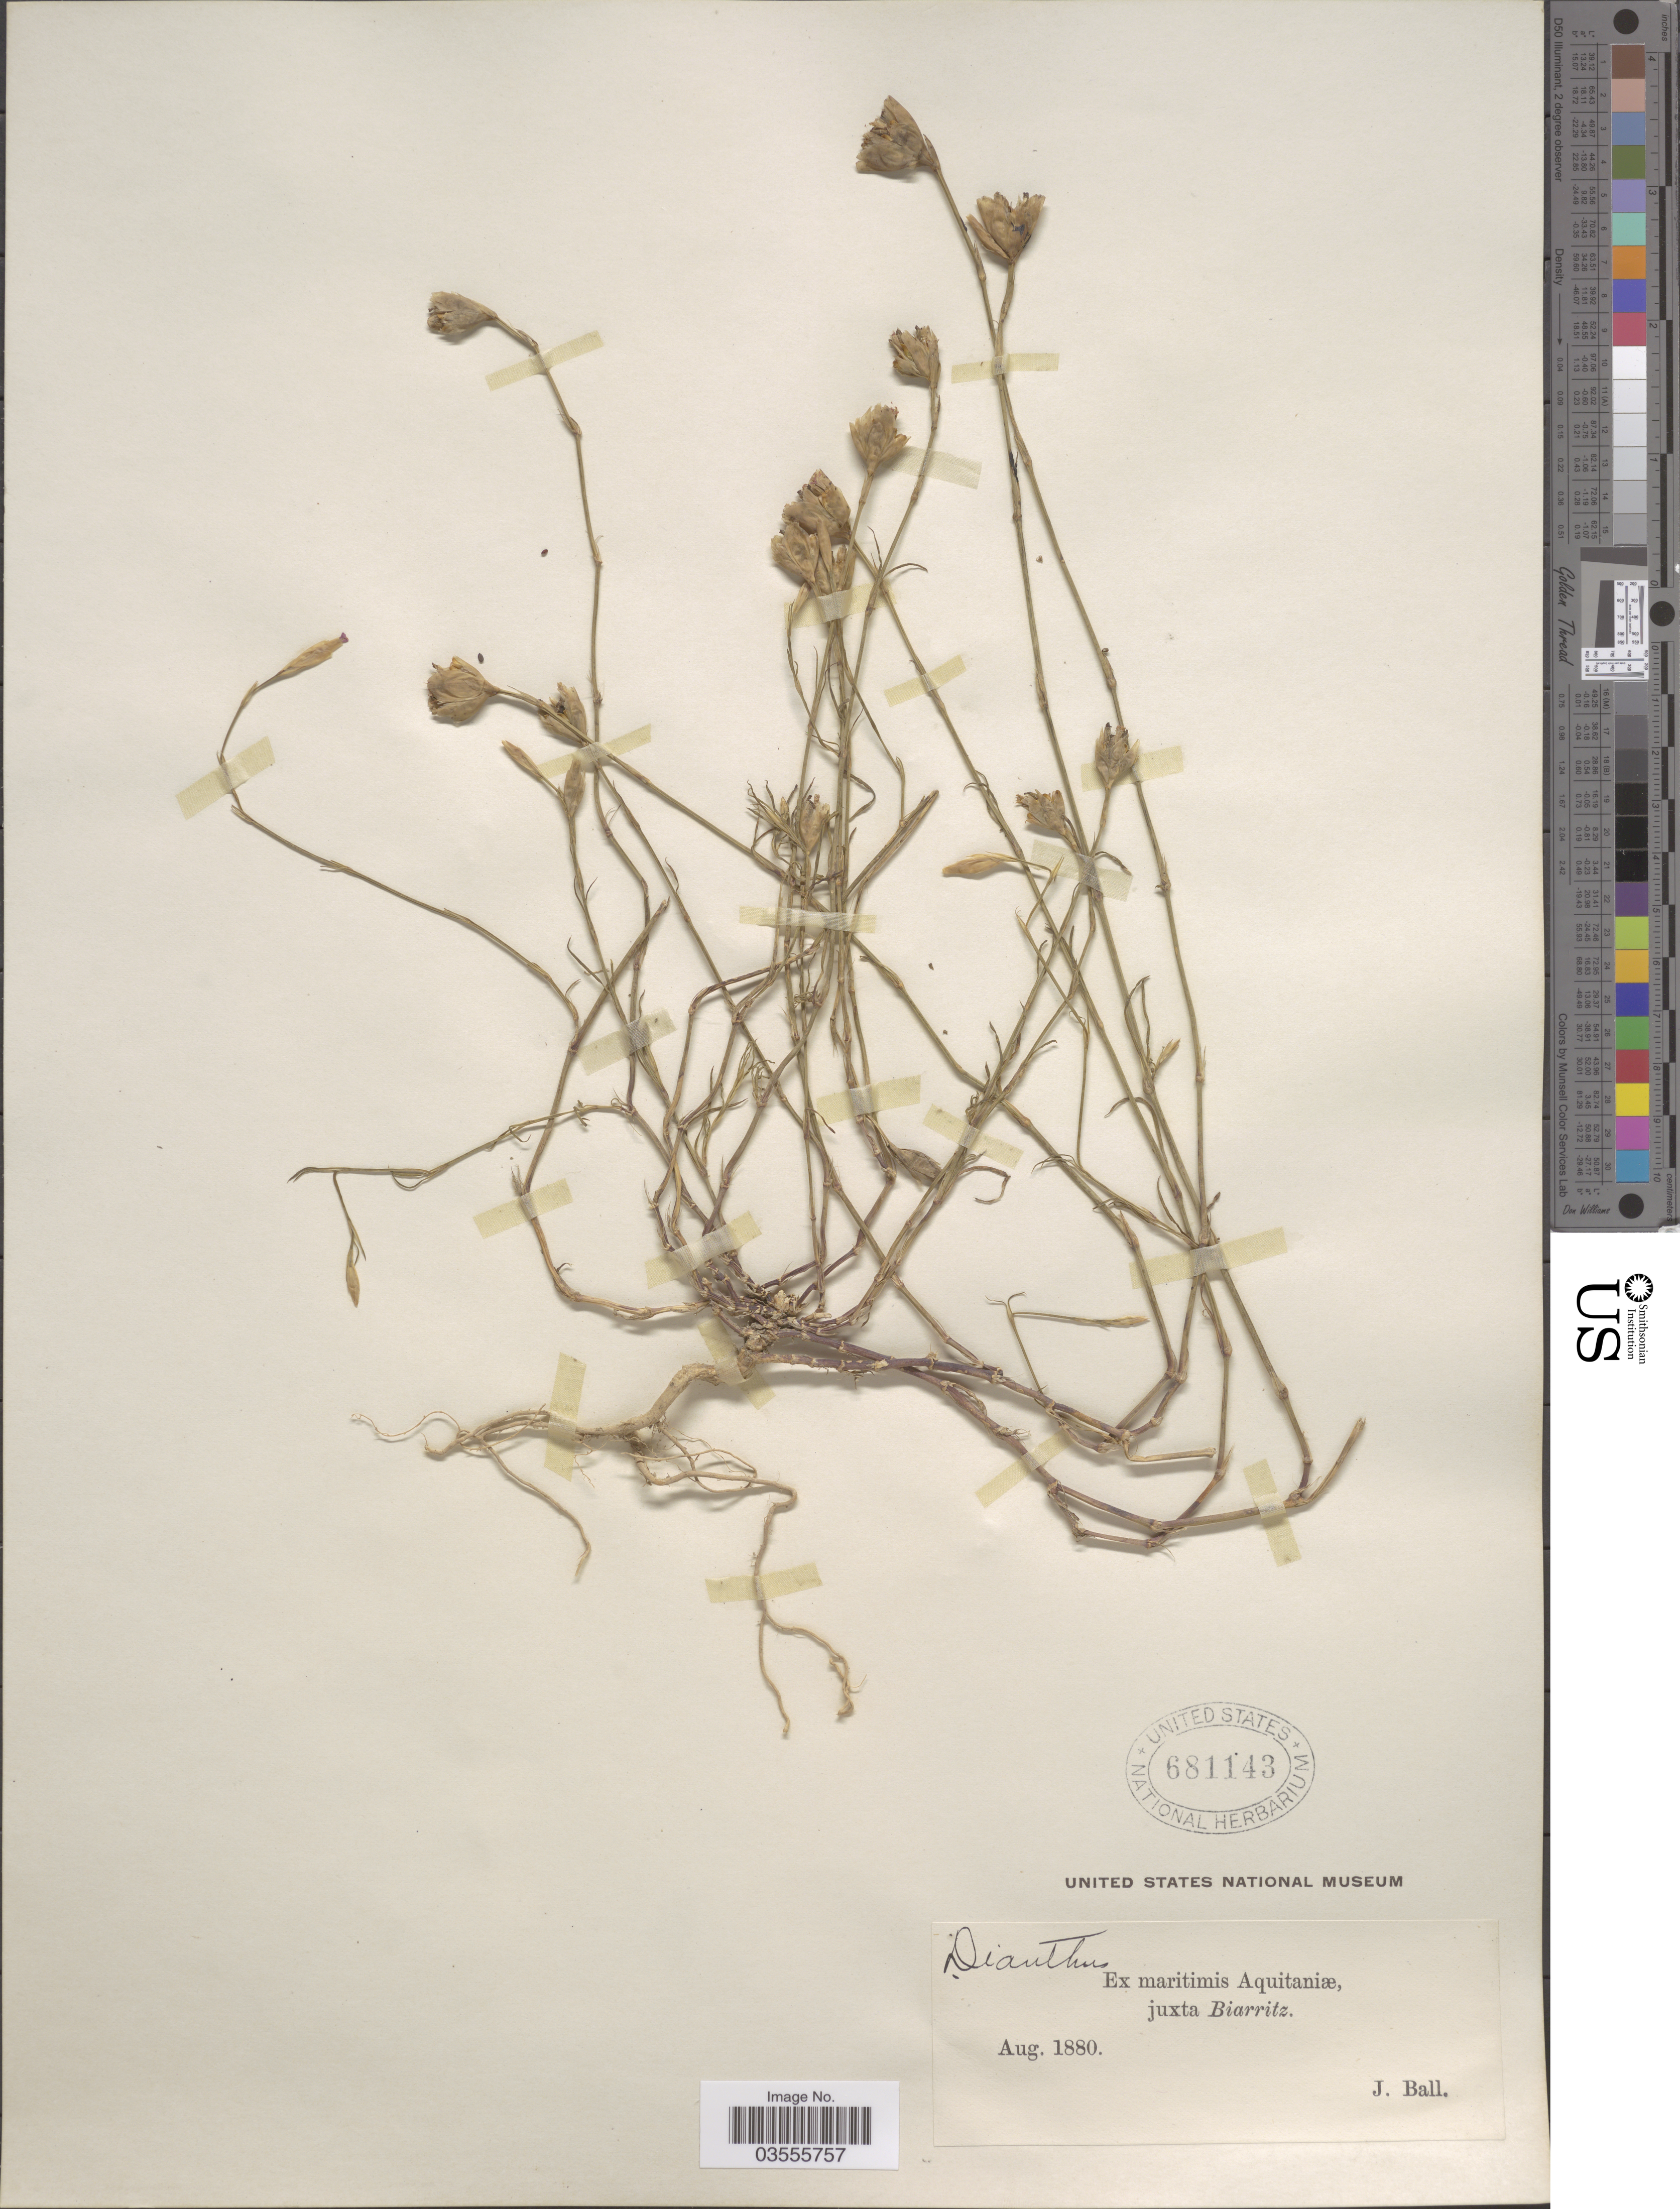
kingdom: Plantae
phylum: Tracheophyta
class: Magnoliopsida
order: Caryophyllales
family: Caryophyllaceae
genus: Petrorhagia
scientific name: Petrorhagia prolifera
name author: (L.) P.W. Ball & Heywood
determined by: Rabeler, R. K.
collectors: J. Ball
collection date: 1880-08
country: France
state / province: Nouvelle-Aquitaine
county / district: Pyrénées-Atlantiques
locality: Ex maritimis Aquitaniæ, juxta Biarritz.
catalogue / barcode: US 681143